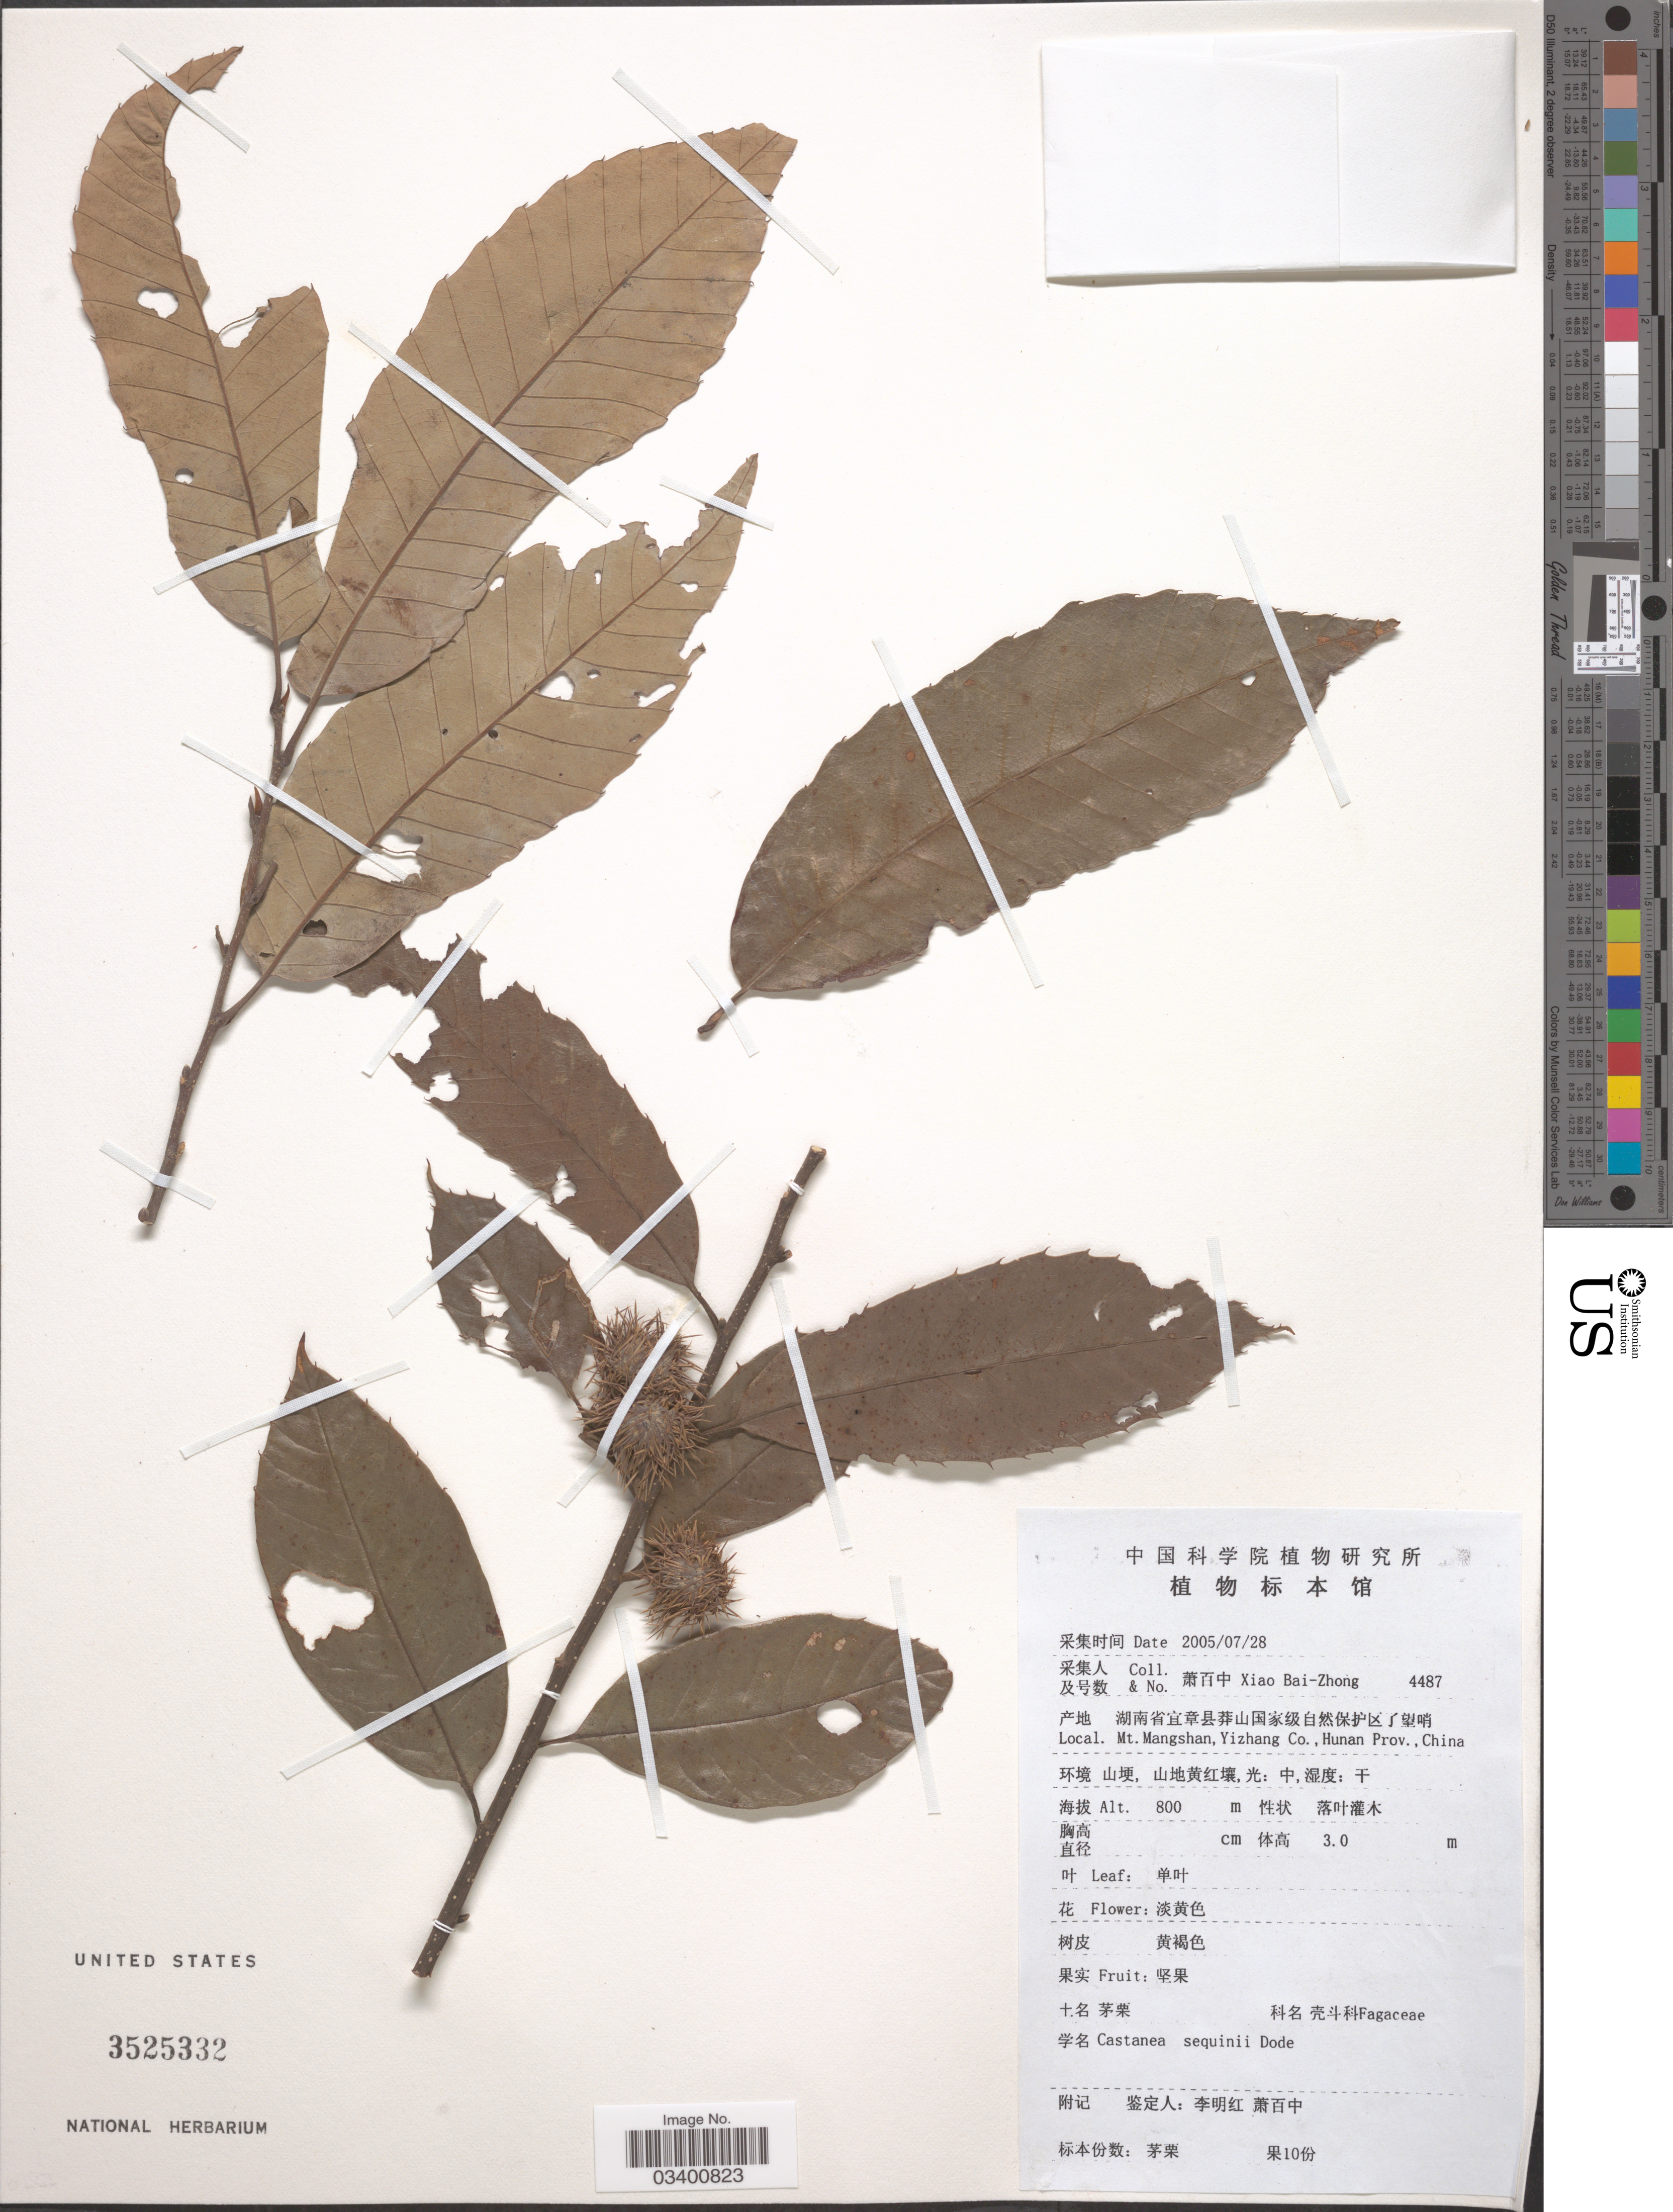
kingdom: Plantae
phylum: Tracheophyta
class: Magnoliopsida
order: Fagales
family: Fagaceae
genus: Castanea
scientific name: Castanea seguinii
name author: Dode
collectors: B. Z. Xiao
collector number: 4487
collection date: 2005-07-28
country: China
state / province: Hunan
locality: Mt. Mangshan, Yizhang Co.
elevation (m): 800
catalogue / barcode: US 3525332